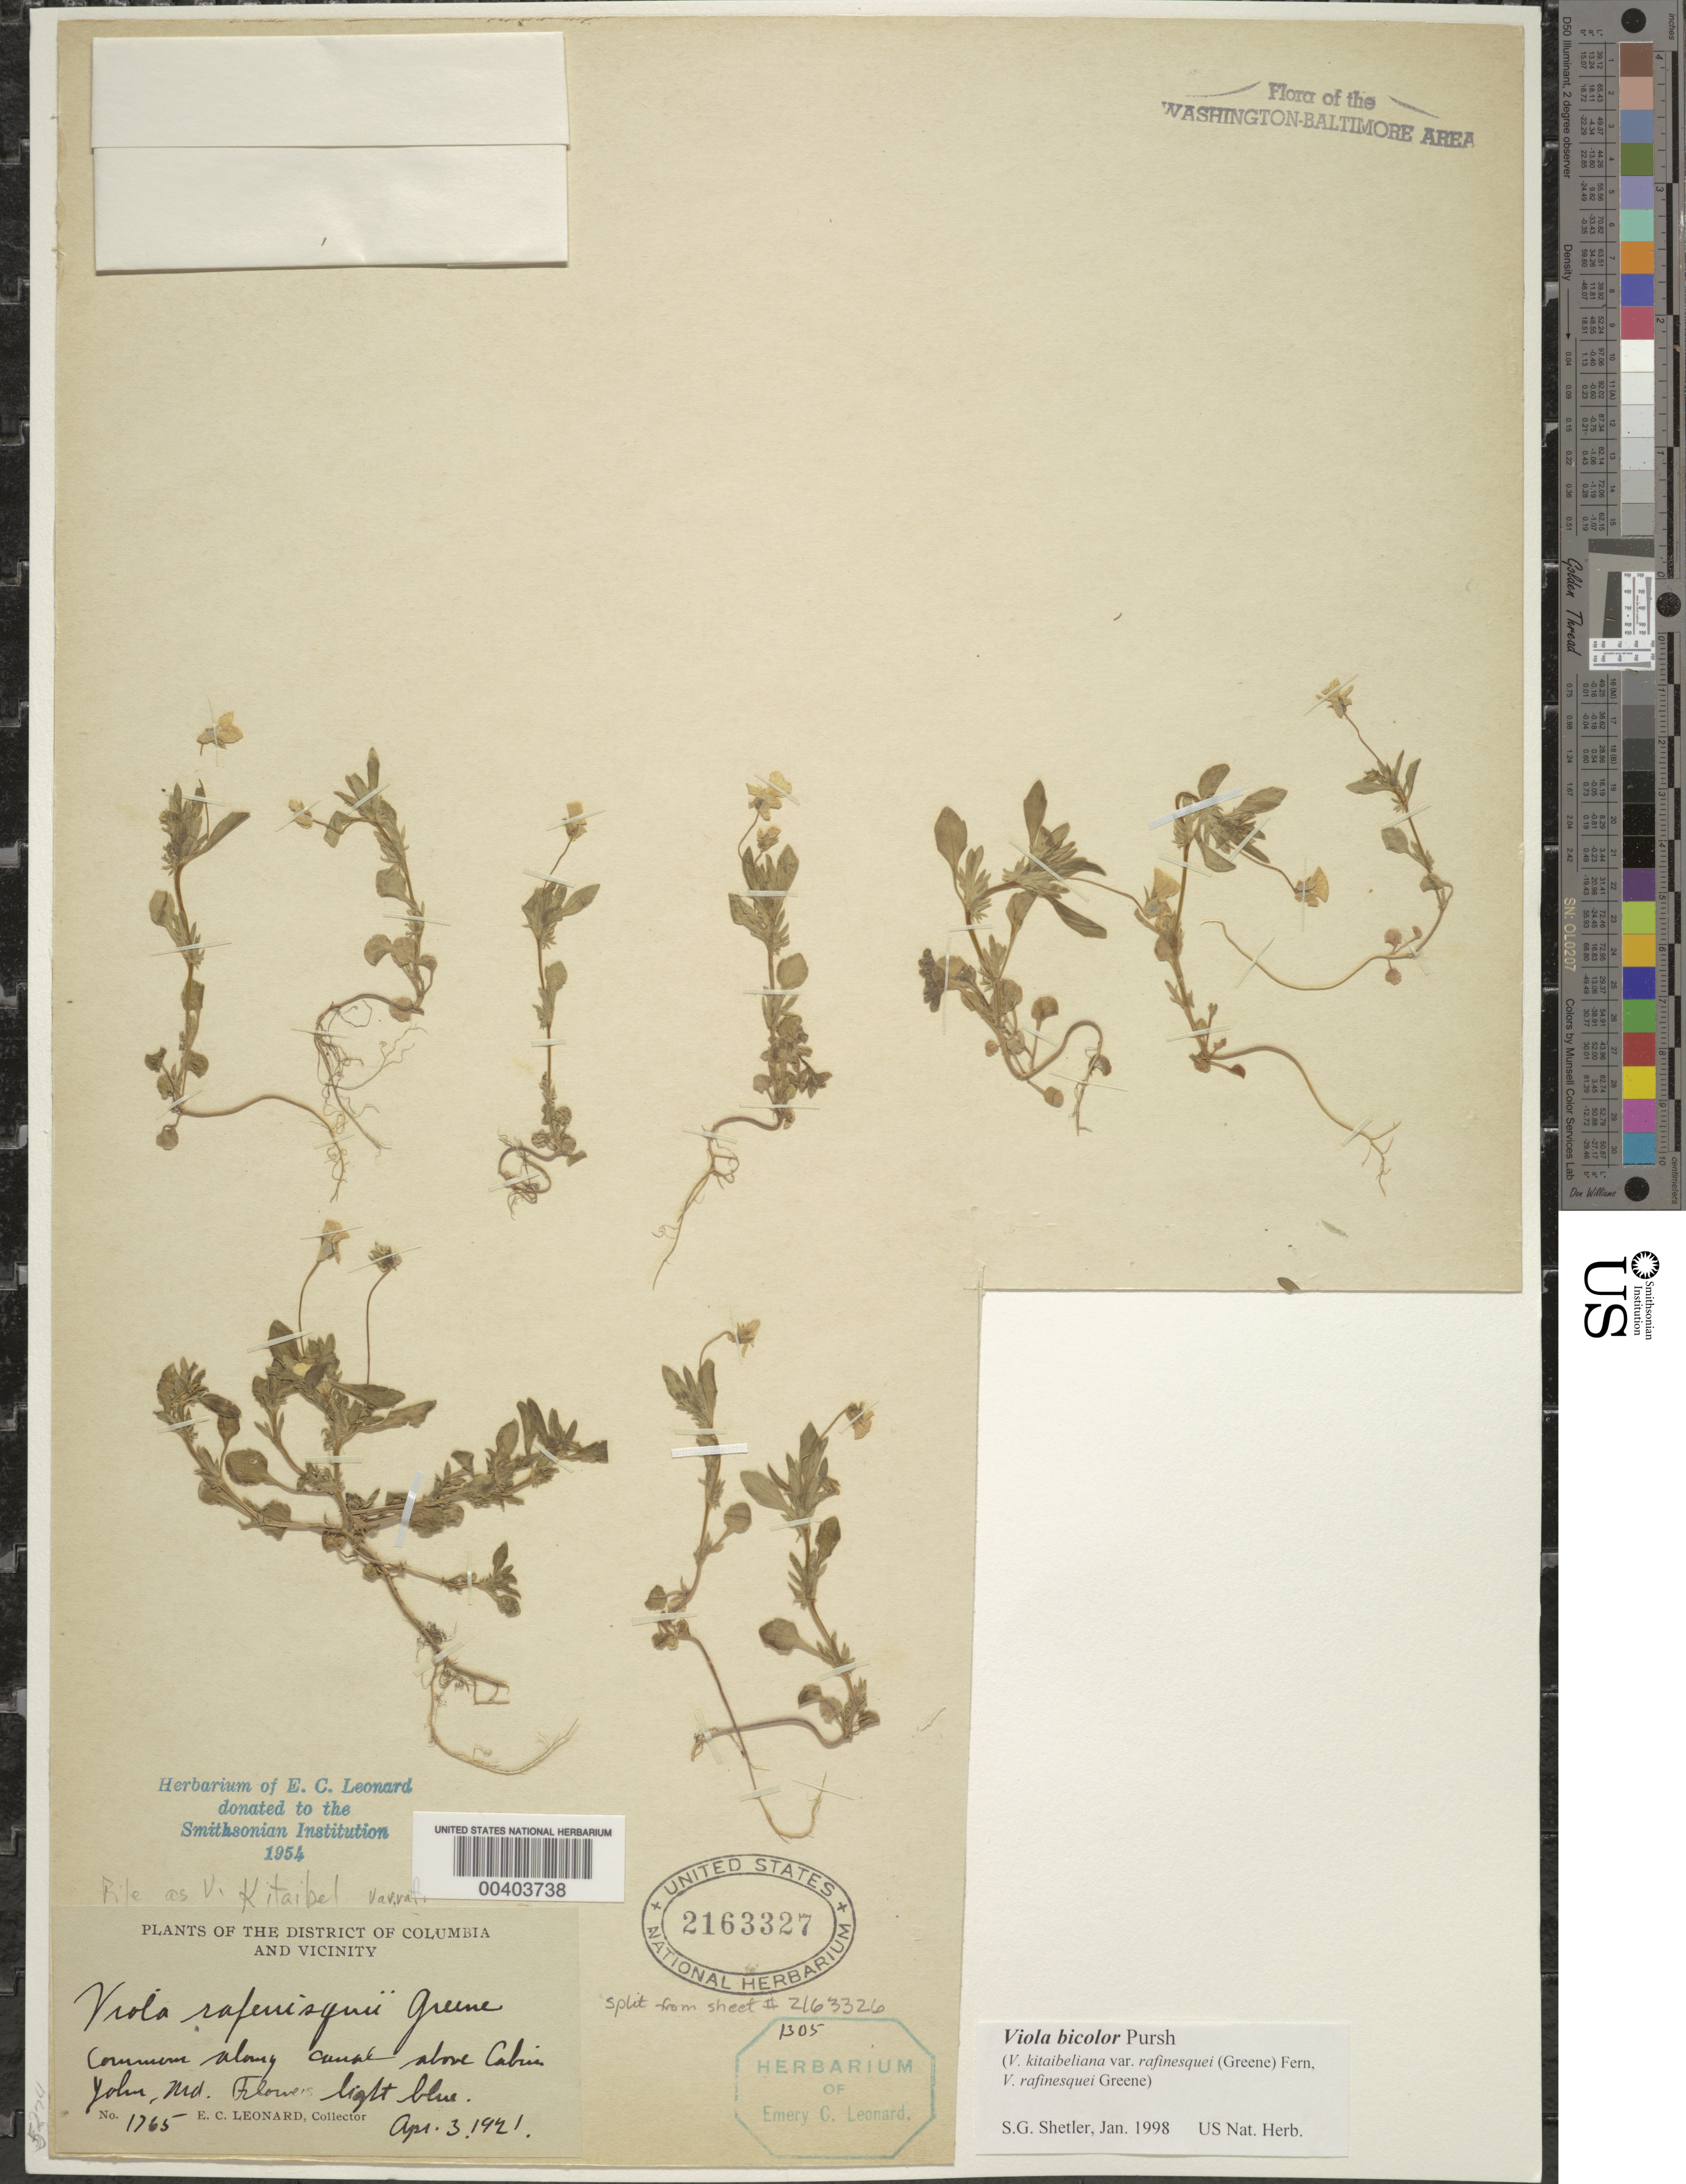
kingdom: Plantae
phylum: Tracheophyta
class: Magnoliopsida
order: Malpighiales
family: Violaceae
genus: Viola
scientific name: Viola bicolor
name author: Pursh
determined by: Shetler, Stanwyn G., (US), NMNH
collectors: E. C. Leonard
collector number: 1765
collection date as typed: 03 Apr 1921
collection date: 1921-04-03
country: United States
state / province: Maryland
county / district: Montgomery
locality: C. & O. Canal above Cabin John C. and O. Canal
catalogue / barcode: US 2163327